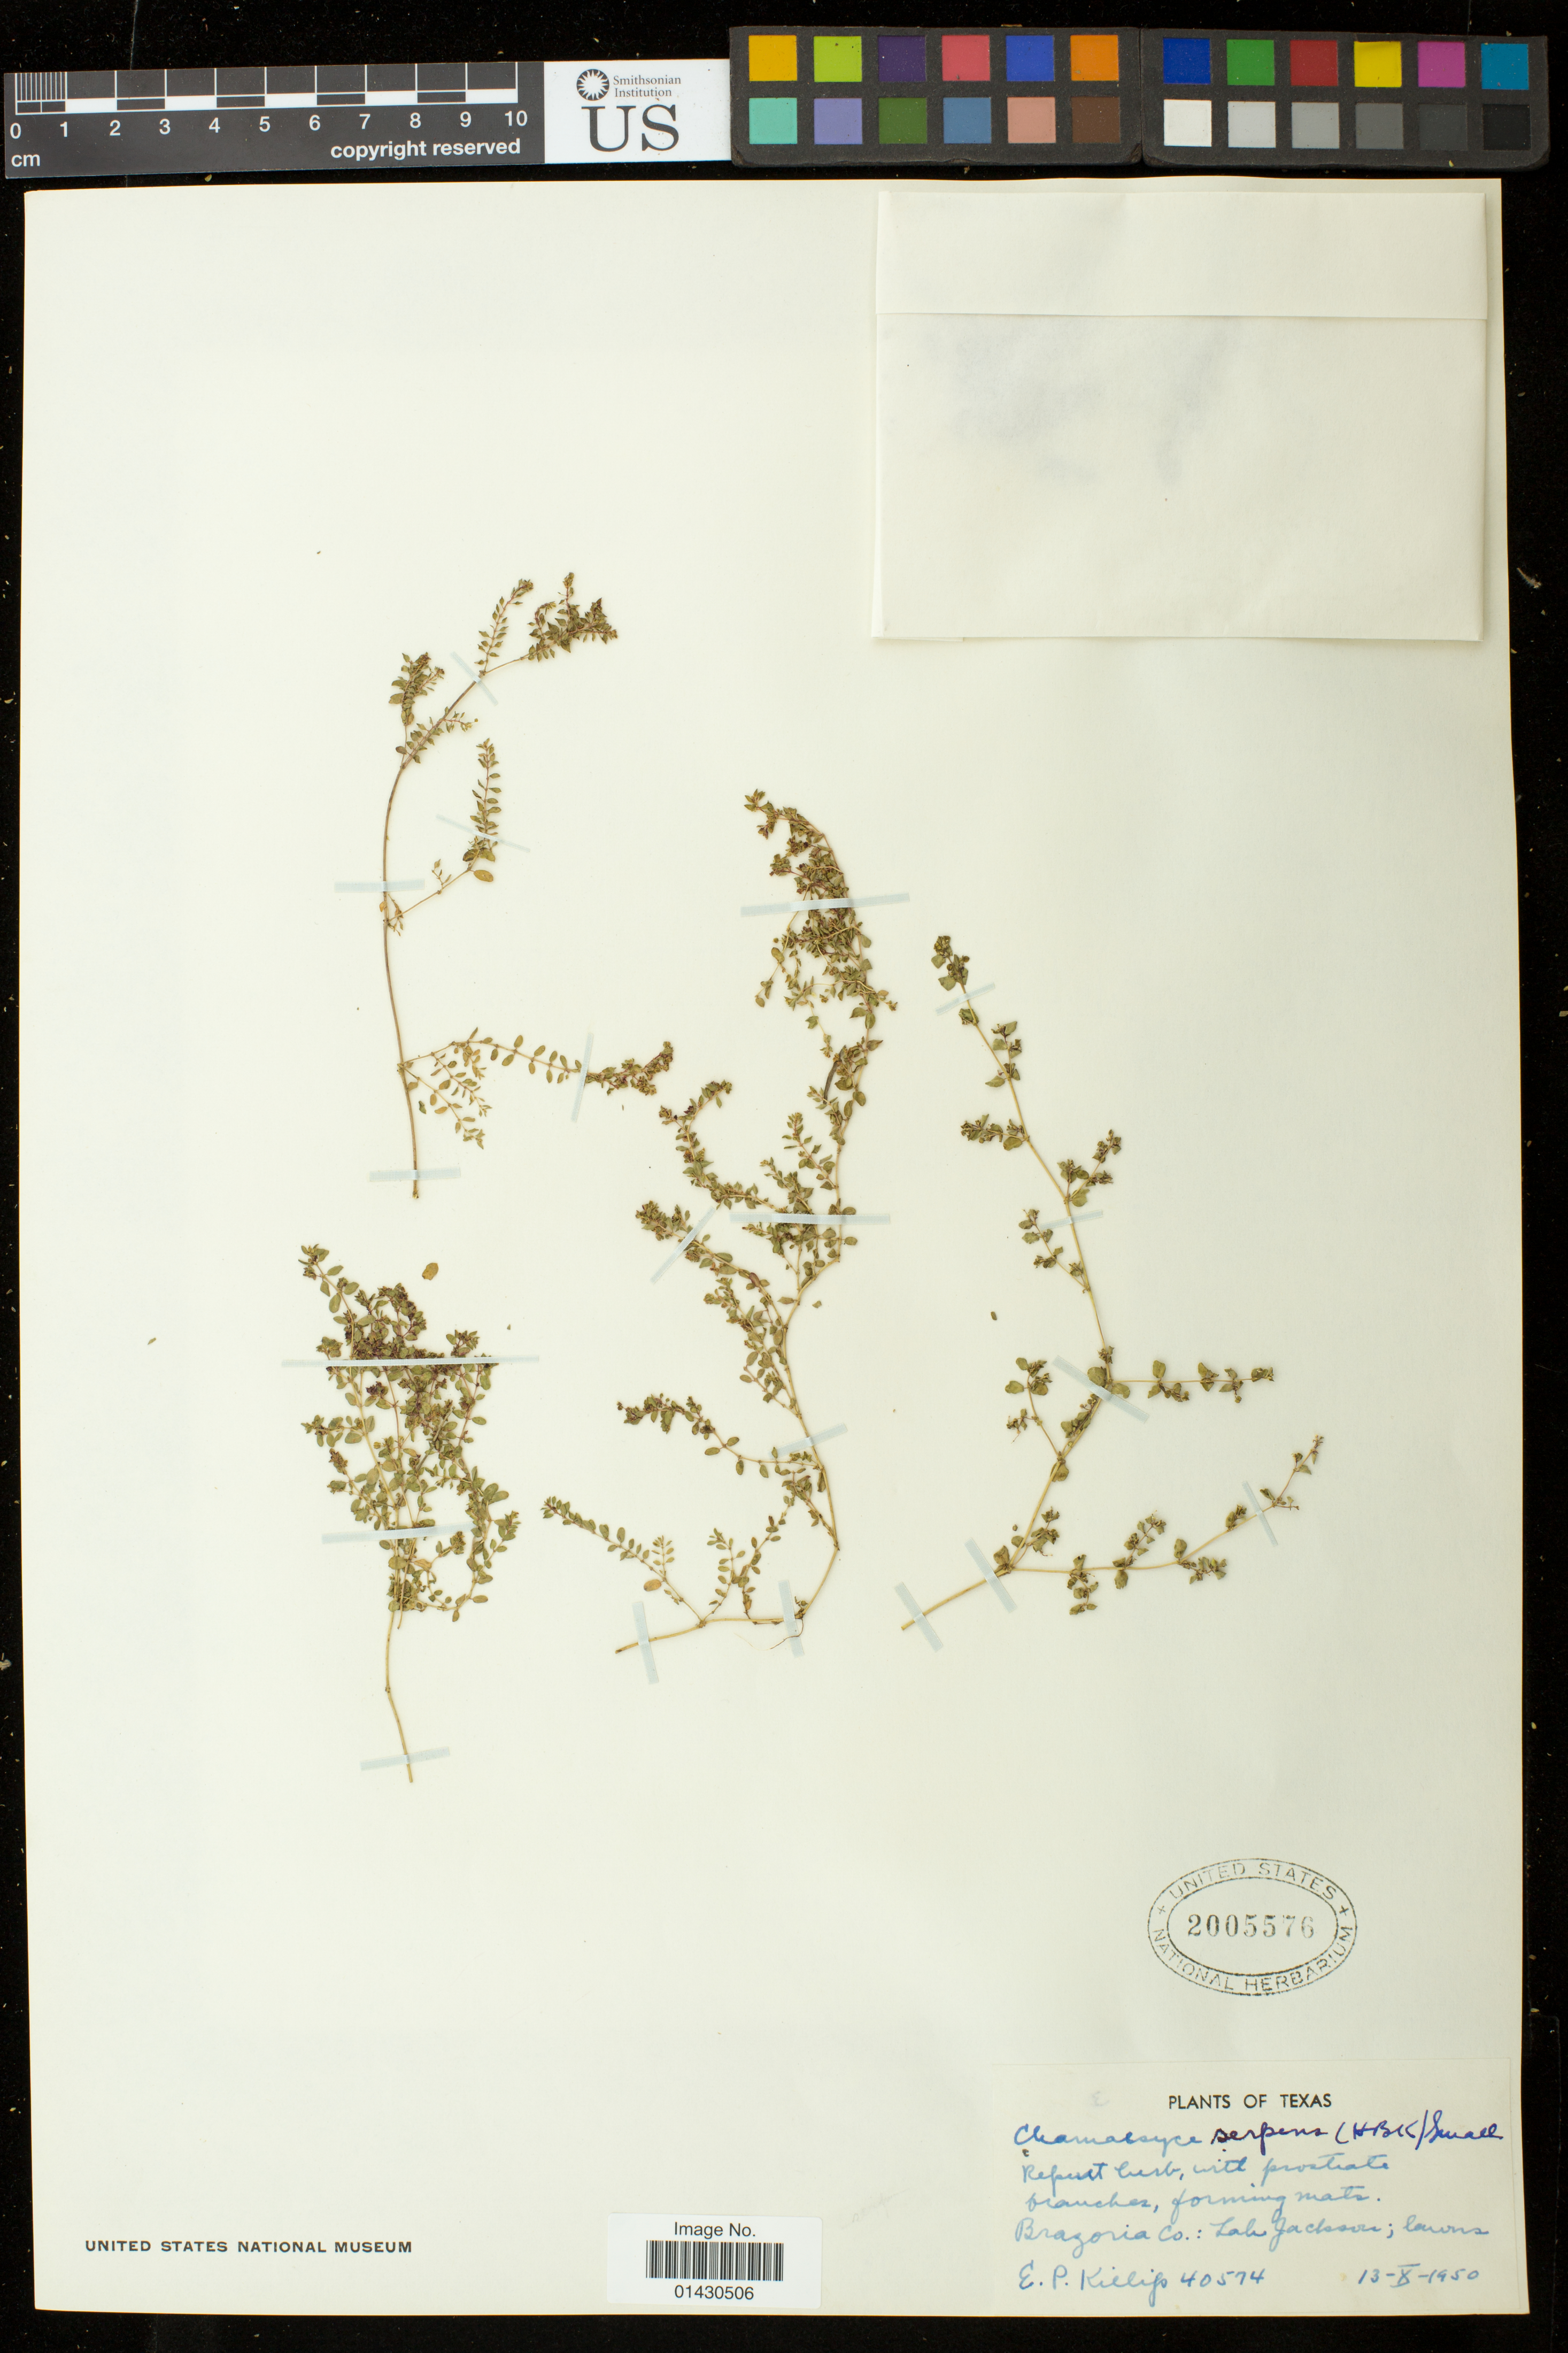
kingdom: Plantae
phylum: Tracheophyta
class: Magnoliopsida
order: Malpighiales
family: Euphorbiaceae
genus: Euphorbia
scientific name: Euphorbia serpens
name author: Kunth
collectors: E. P. Killip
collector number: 40574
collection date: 1950-10-13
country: United States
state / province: Texas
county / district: Brazoria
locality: Lake Jackson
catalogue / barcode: US 2005576